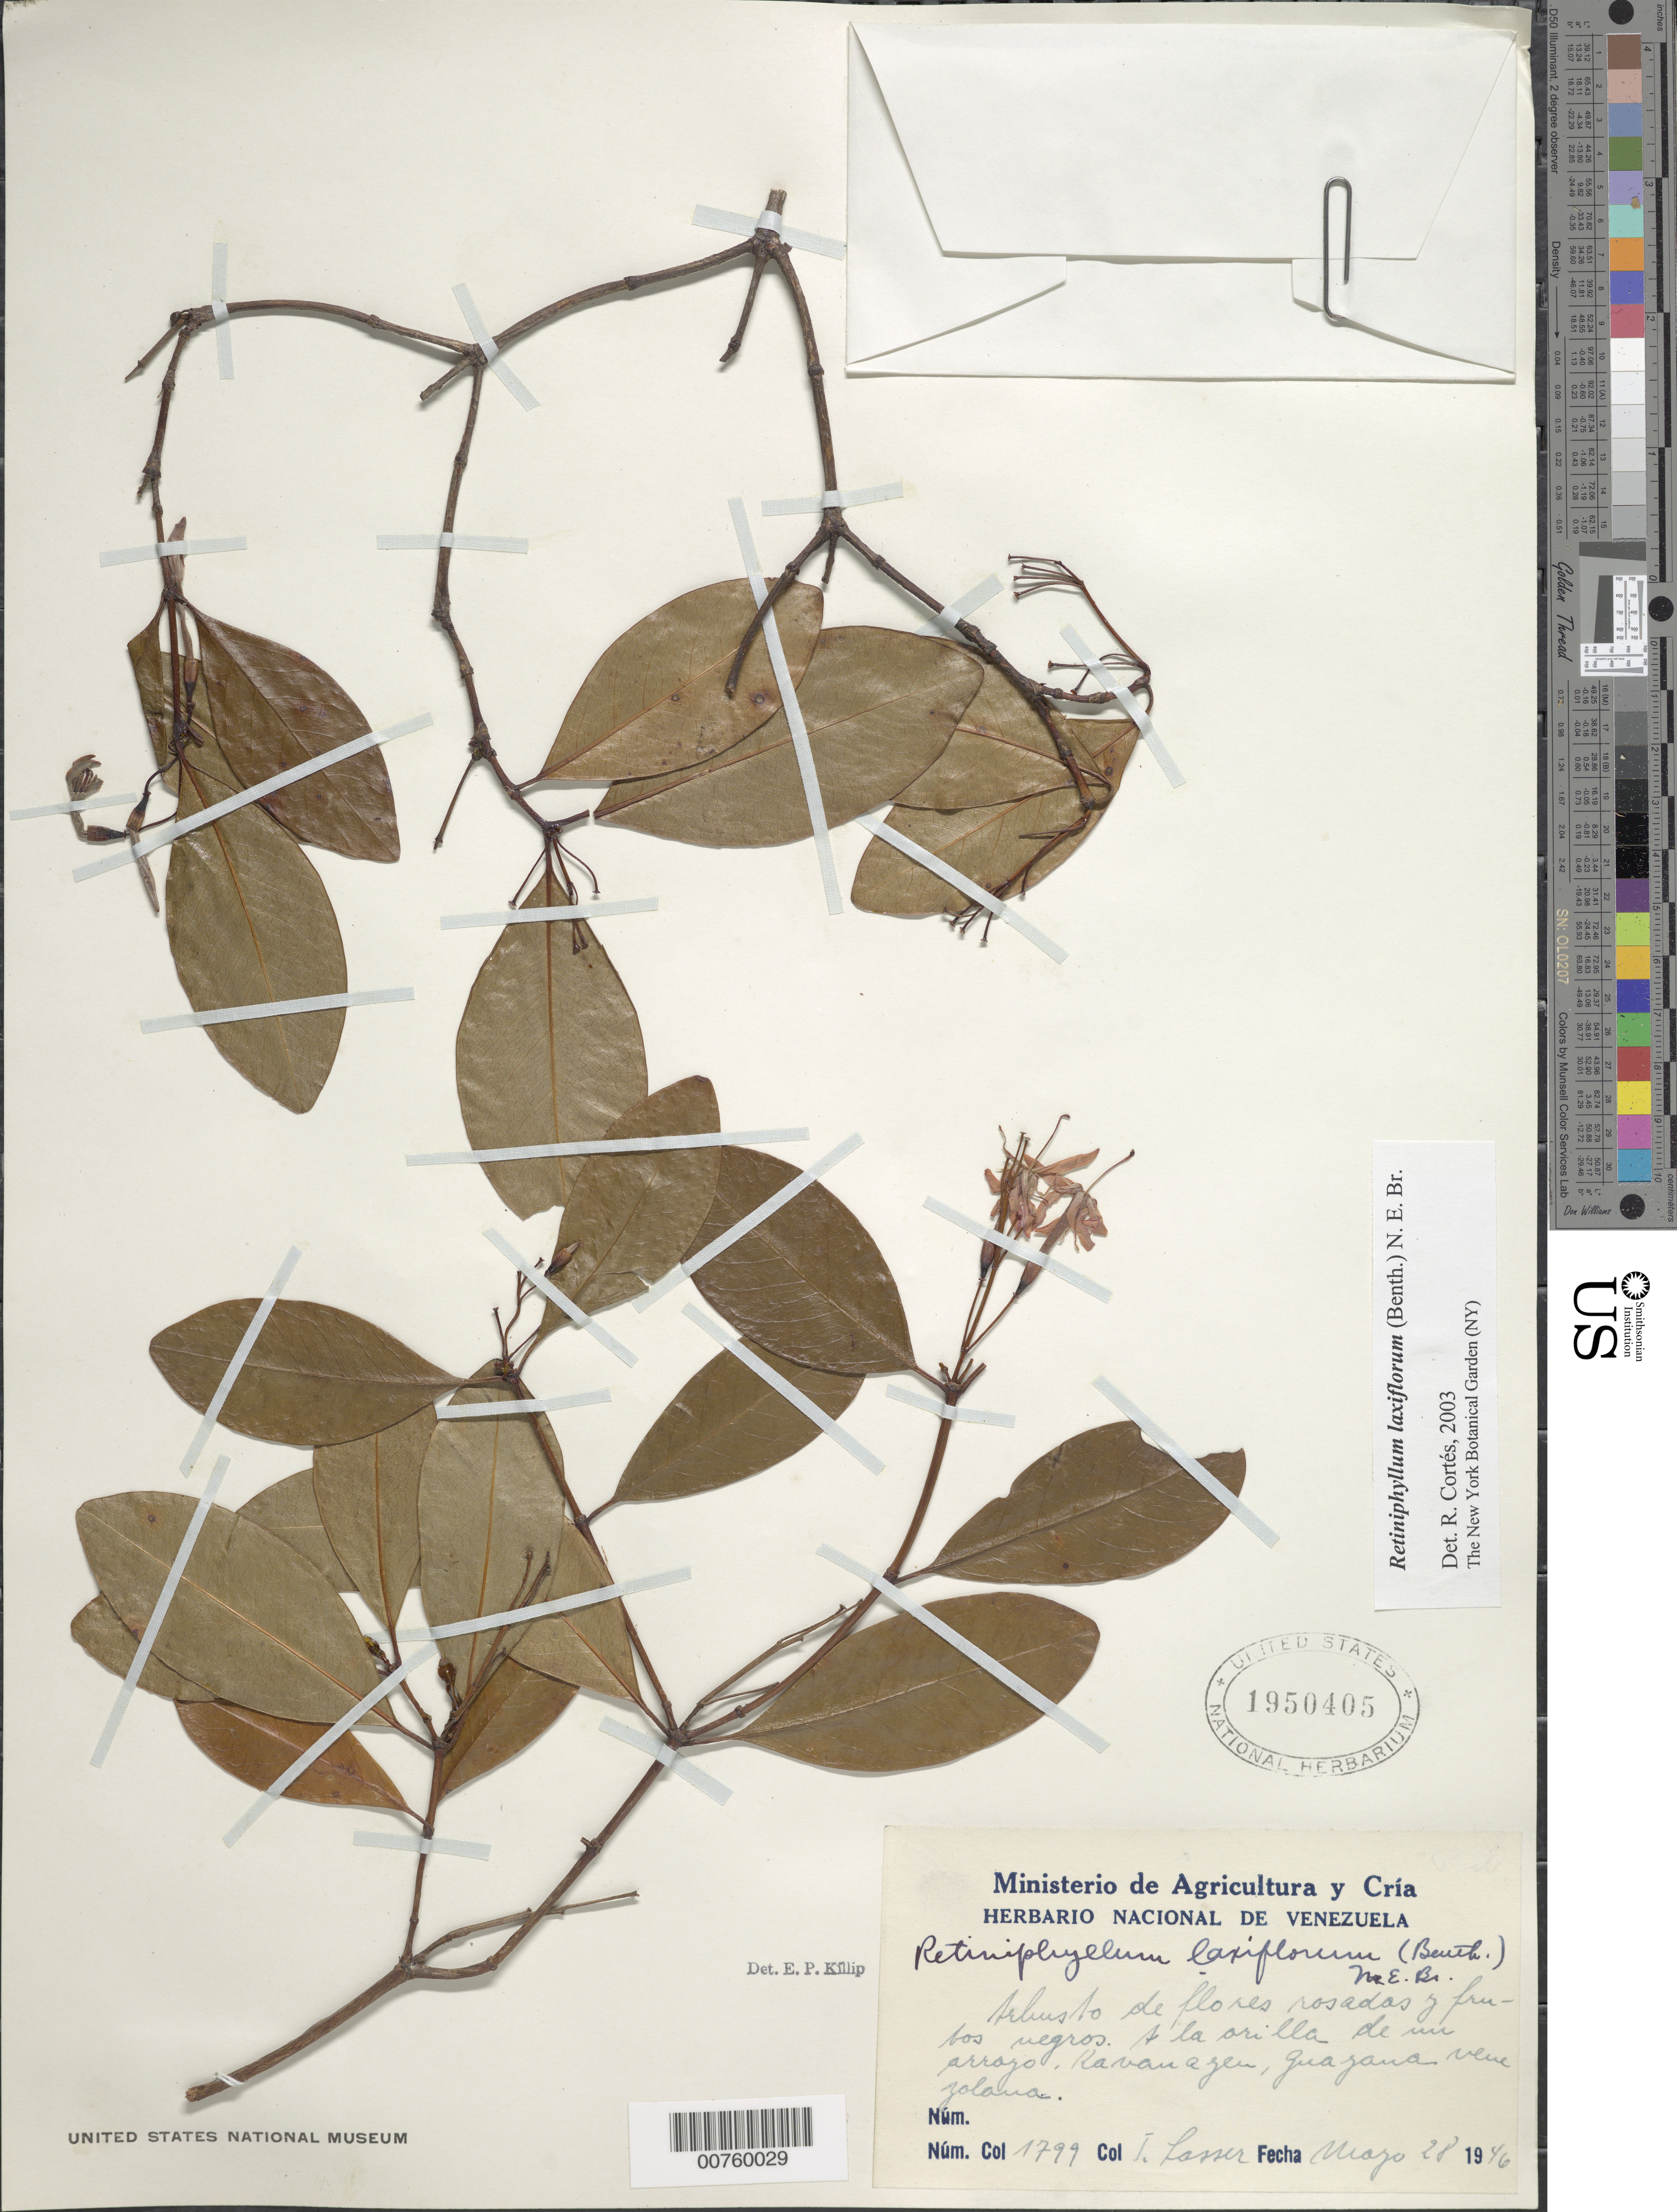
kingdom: Plantae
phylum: Tracheophyta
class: Magnoliopsida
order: Gentianales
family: Rubiaceae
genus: Retiniphyllum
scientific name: Retiniphyllum laxiflorum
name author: (Benth.) N.E. Br.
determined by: Cortes R., G.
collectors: T. Lasser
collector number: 1799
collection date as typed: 28-May-46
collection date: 1946-05-28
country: Venezuela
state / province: Bolívar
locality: Kavanayén, Guayana Venezolana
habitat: Orilla de un arrazo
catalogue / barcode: US 1950405